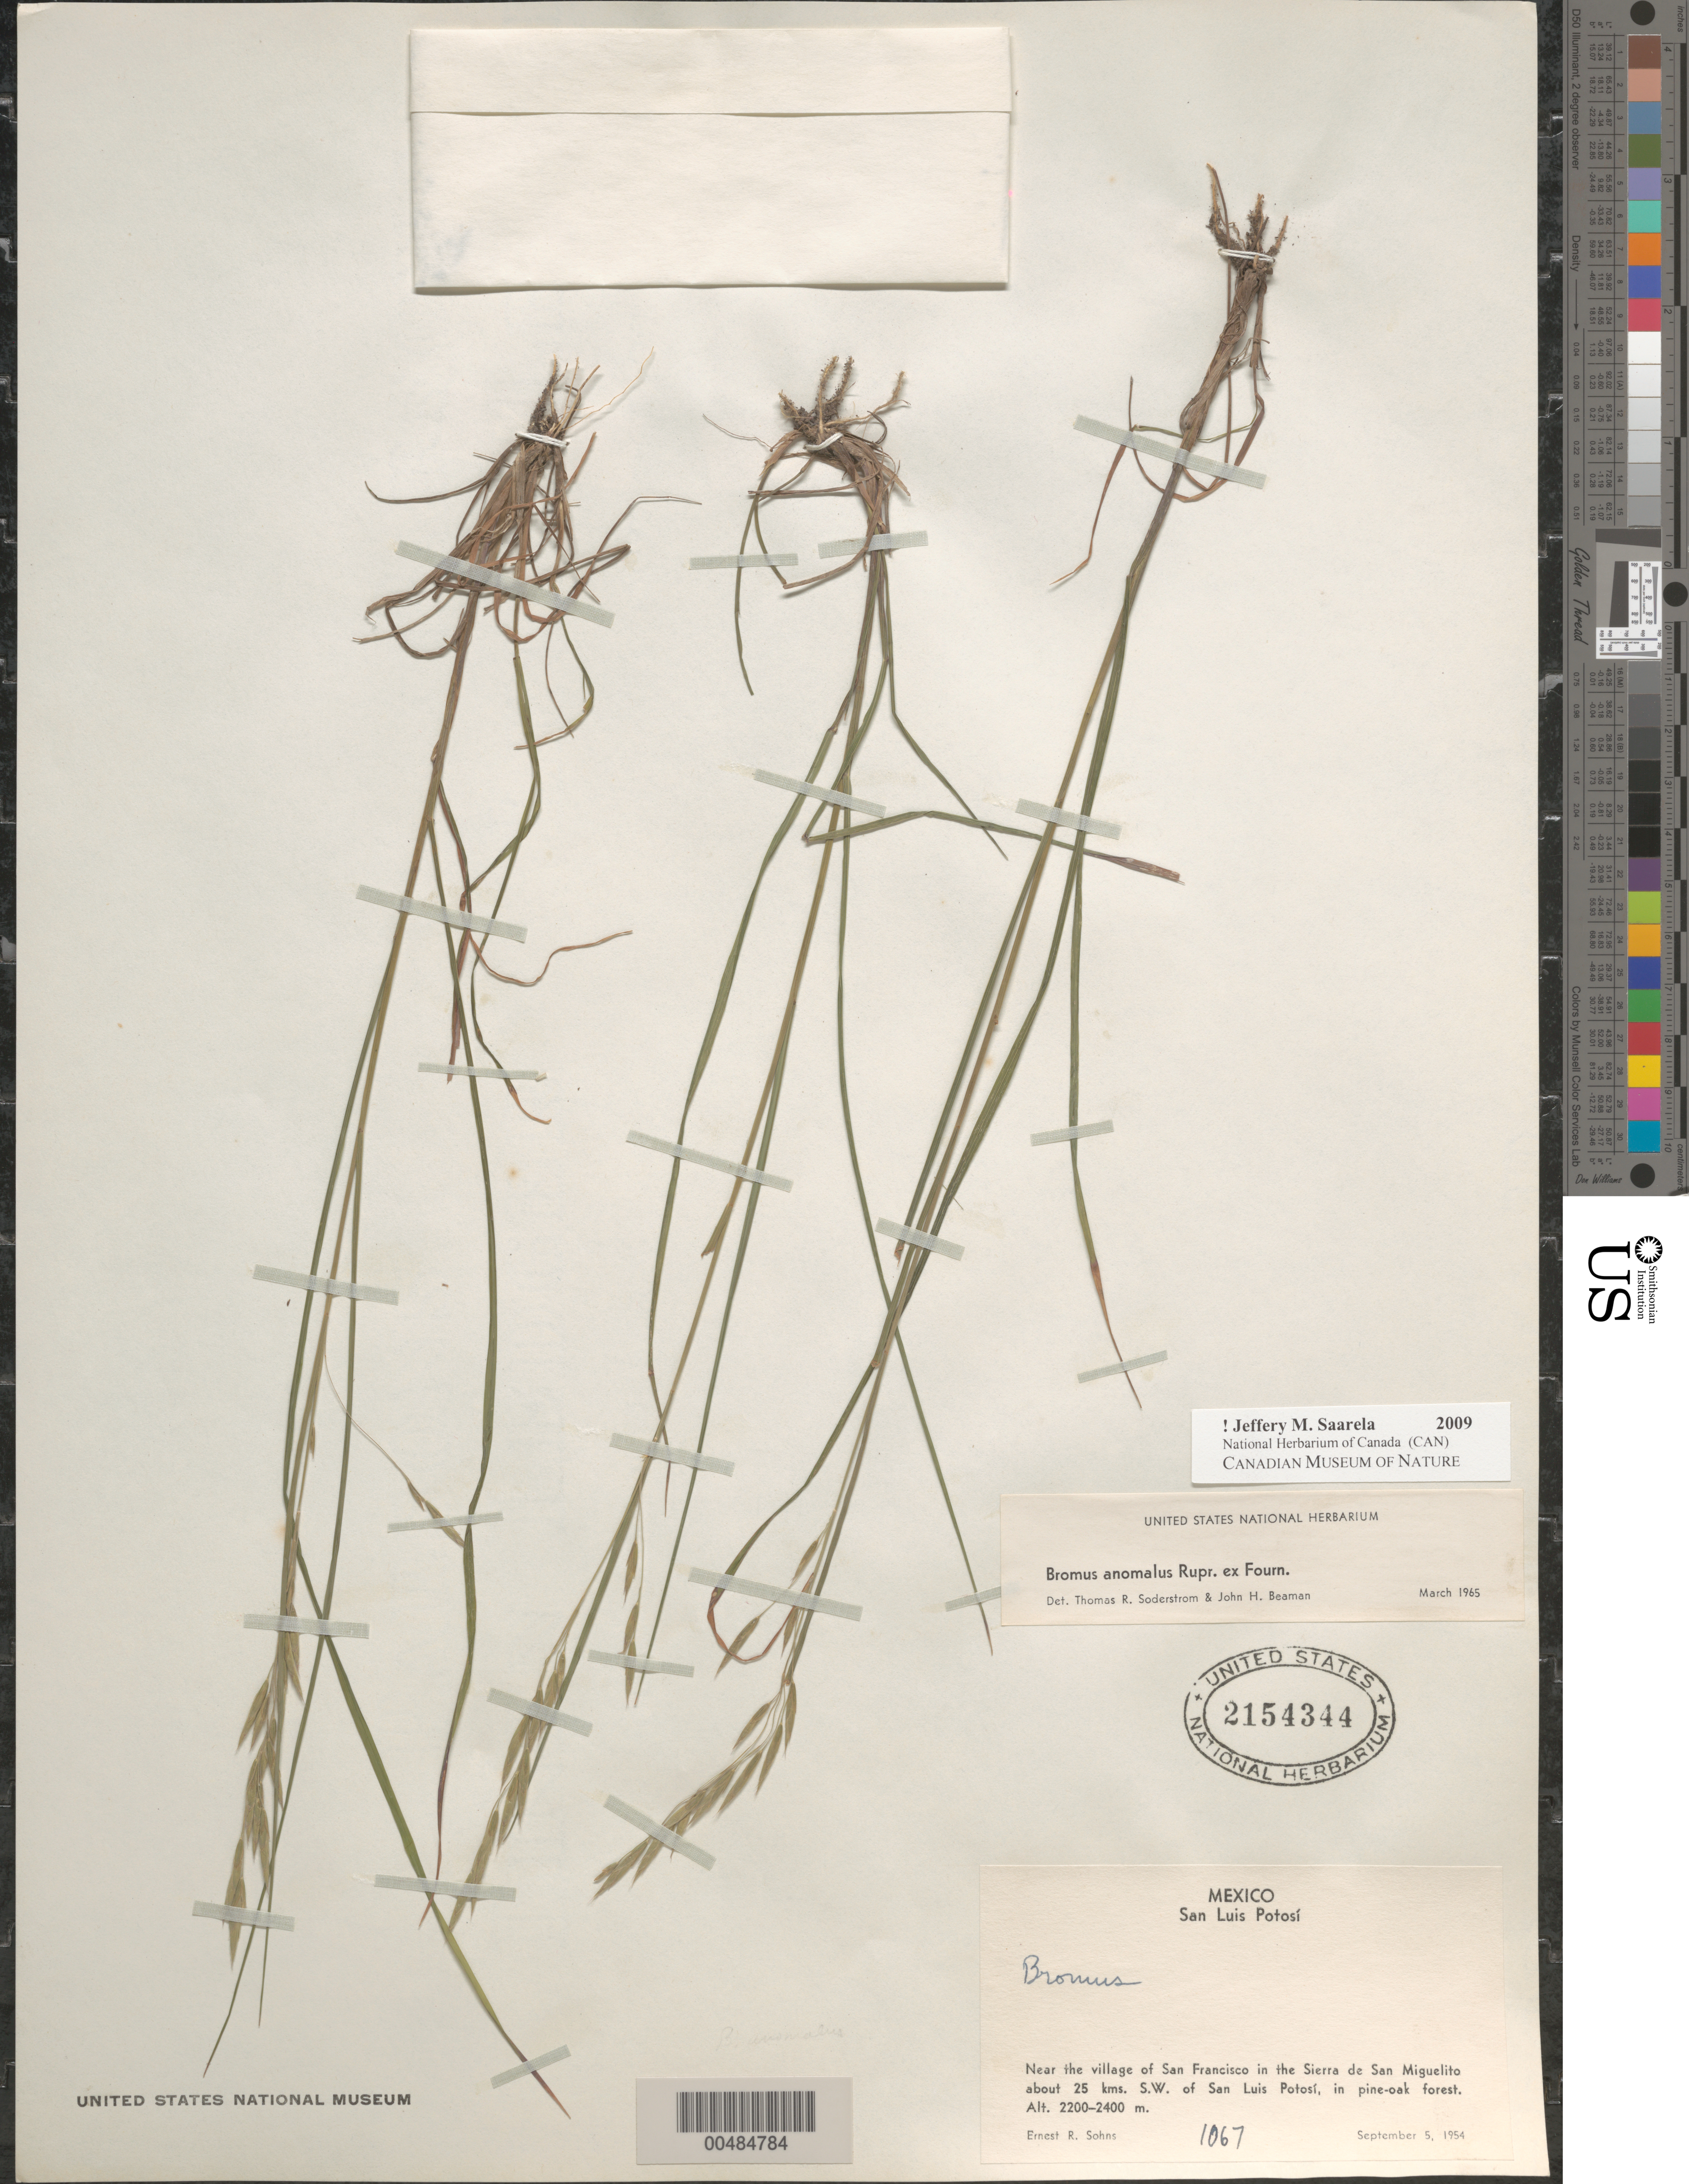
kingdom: Plantae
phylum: Tracheophyta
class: Liliopsida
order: Poales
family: Poaceae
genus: Bromus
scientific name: Bromus anomalus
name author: Rupr. ex E. Fourn.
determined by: Soderstrom, T. R.; Beaman, J. H.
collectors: E. R. Sohns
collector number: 1067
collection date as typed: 5 Sep 1954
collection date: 1954-09-05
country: Mexico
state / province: San Luis Potosi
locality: Near village of San Francisco in the Sierra de San Miguelito about 25 km SW of San Luis Potos¡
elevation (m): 2200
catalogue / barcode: US 2154344